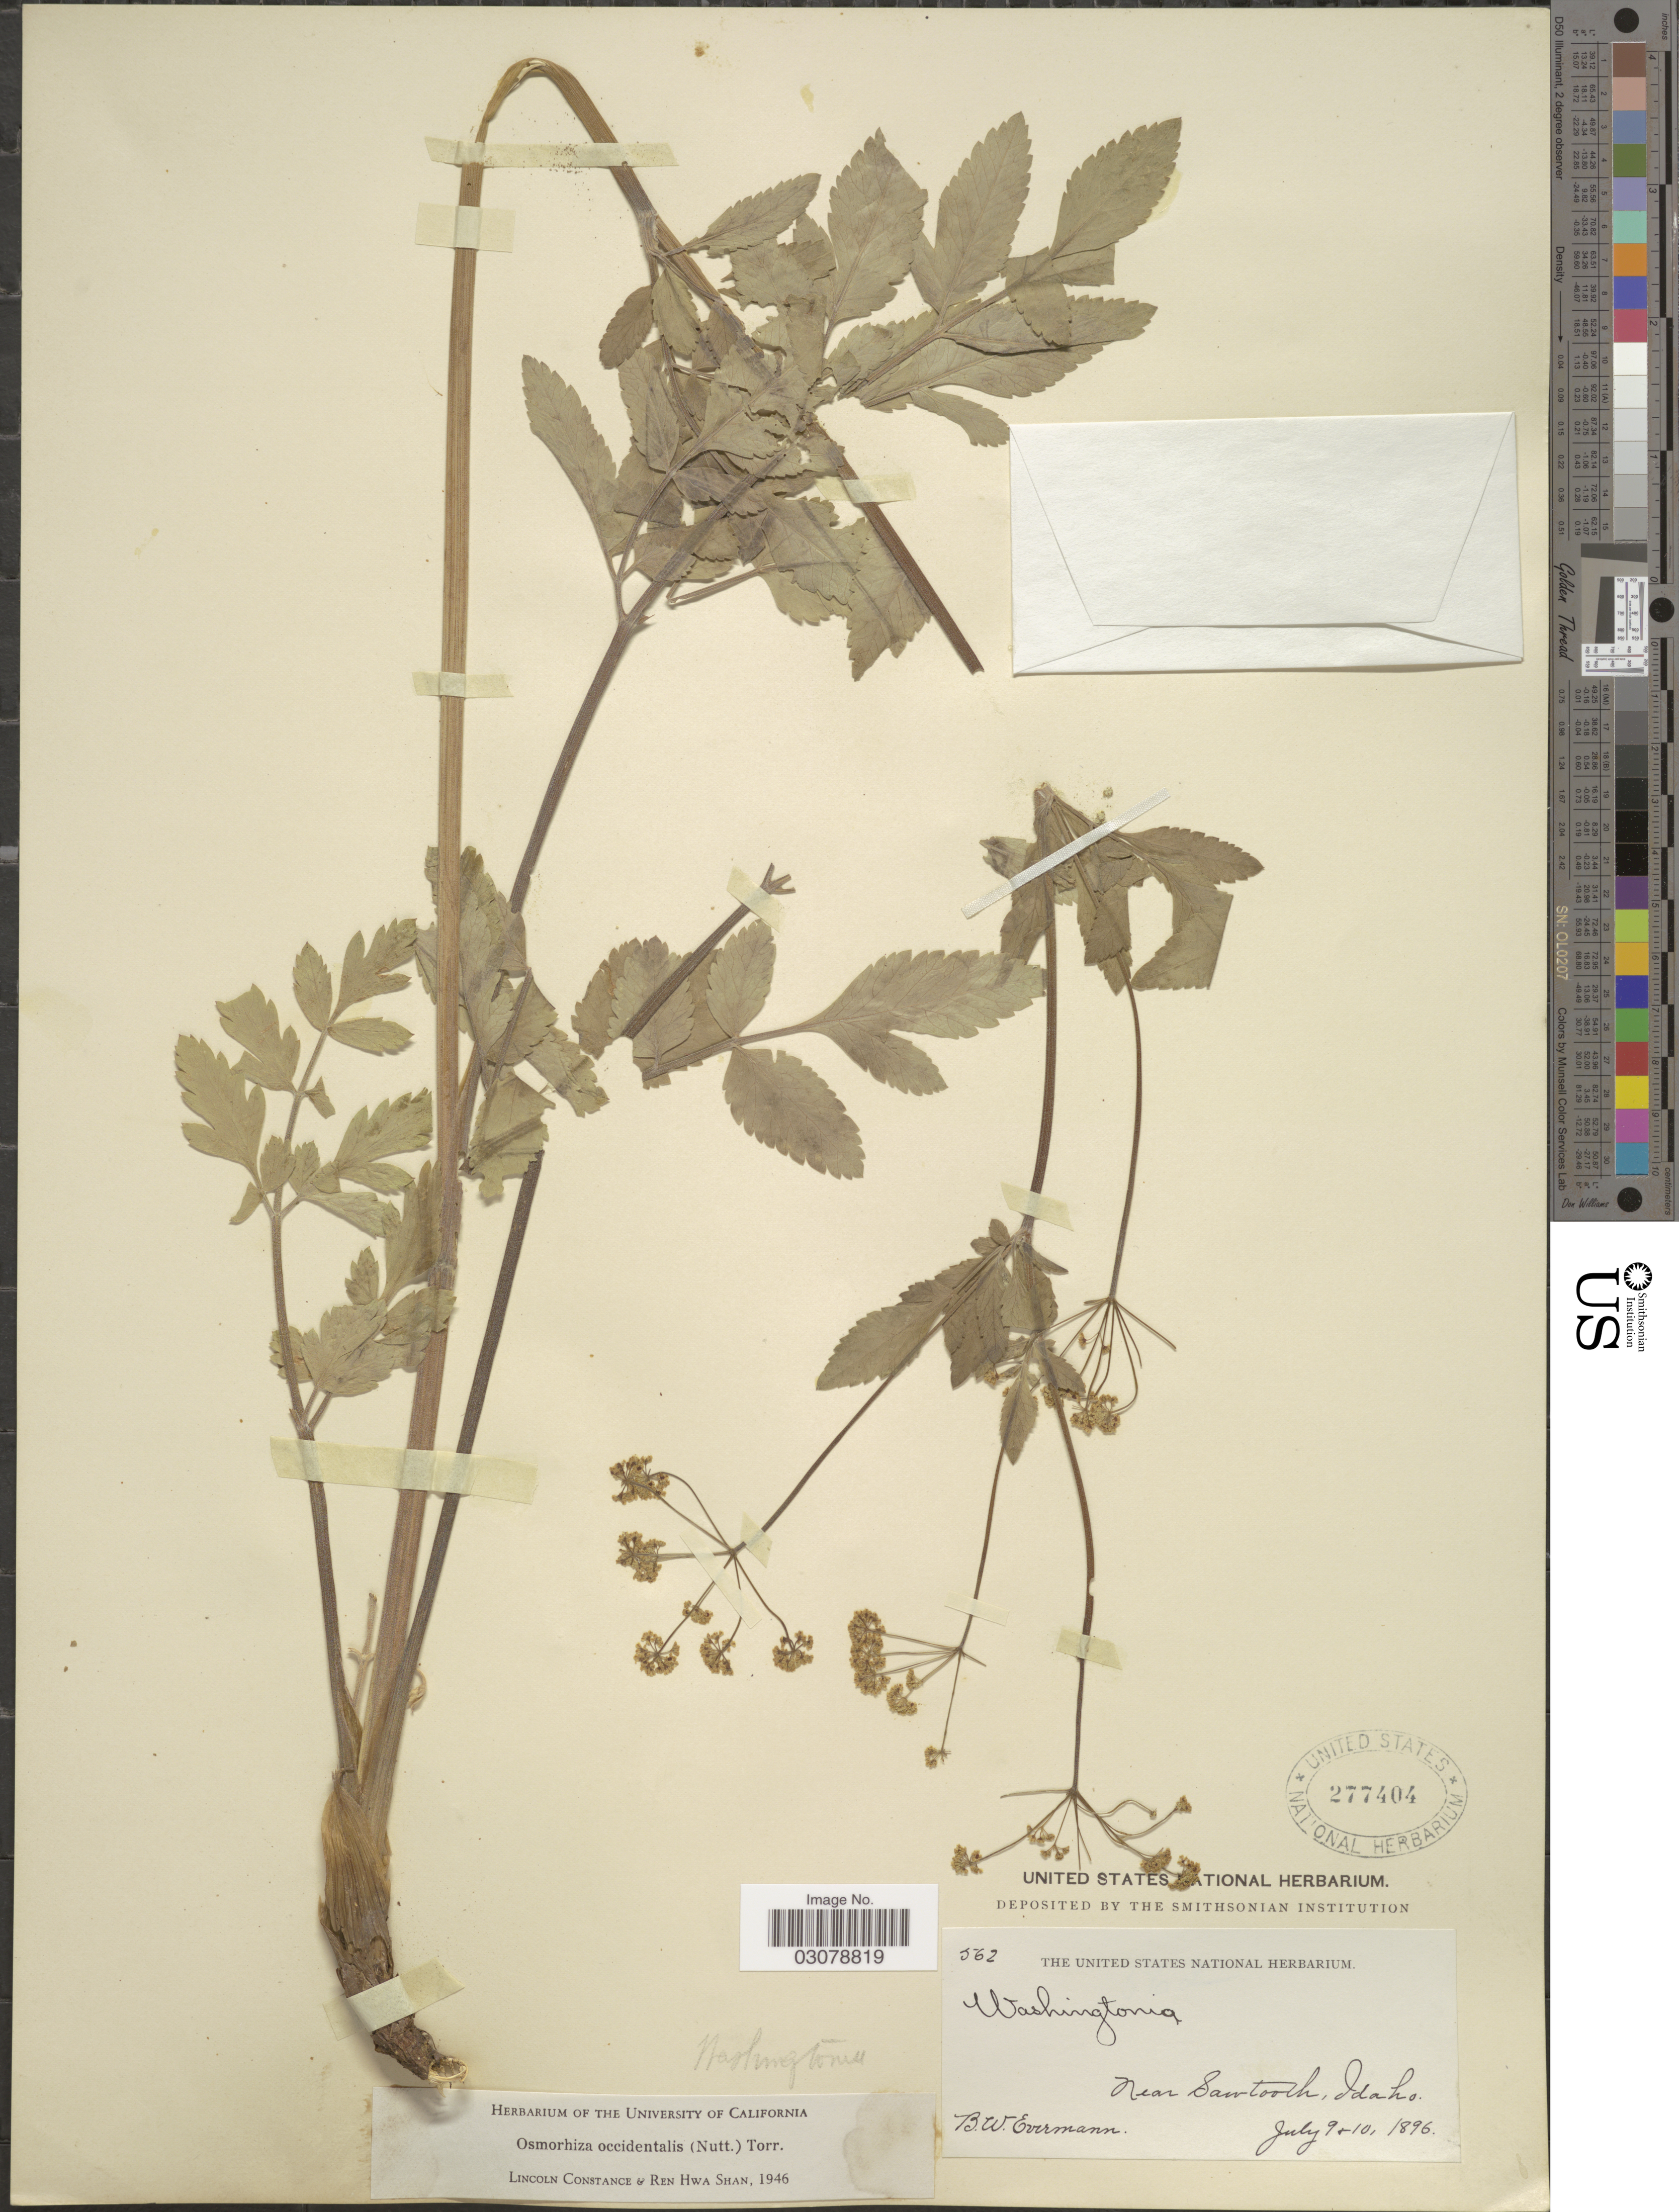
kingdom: Plantae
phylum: Tracheophyta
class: Magnoliopsida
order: Apiales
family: Apiaceae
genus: Osmorhiza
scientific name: Osmorhiza occidentalis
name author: (Nutt.) Torr.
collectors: B. W. Evermann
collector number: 562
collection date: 1896-07-09/1896-07-10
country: United States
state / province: Idaho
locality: Near Sawtooth, Idaho.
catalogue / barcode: US 277404